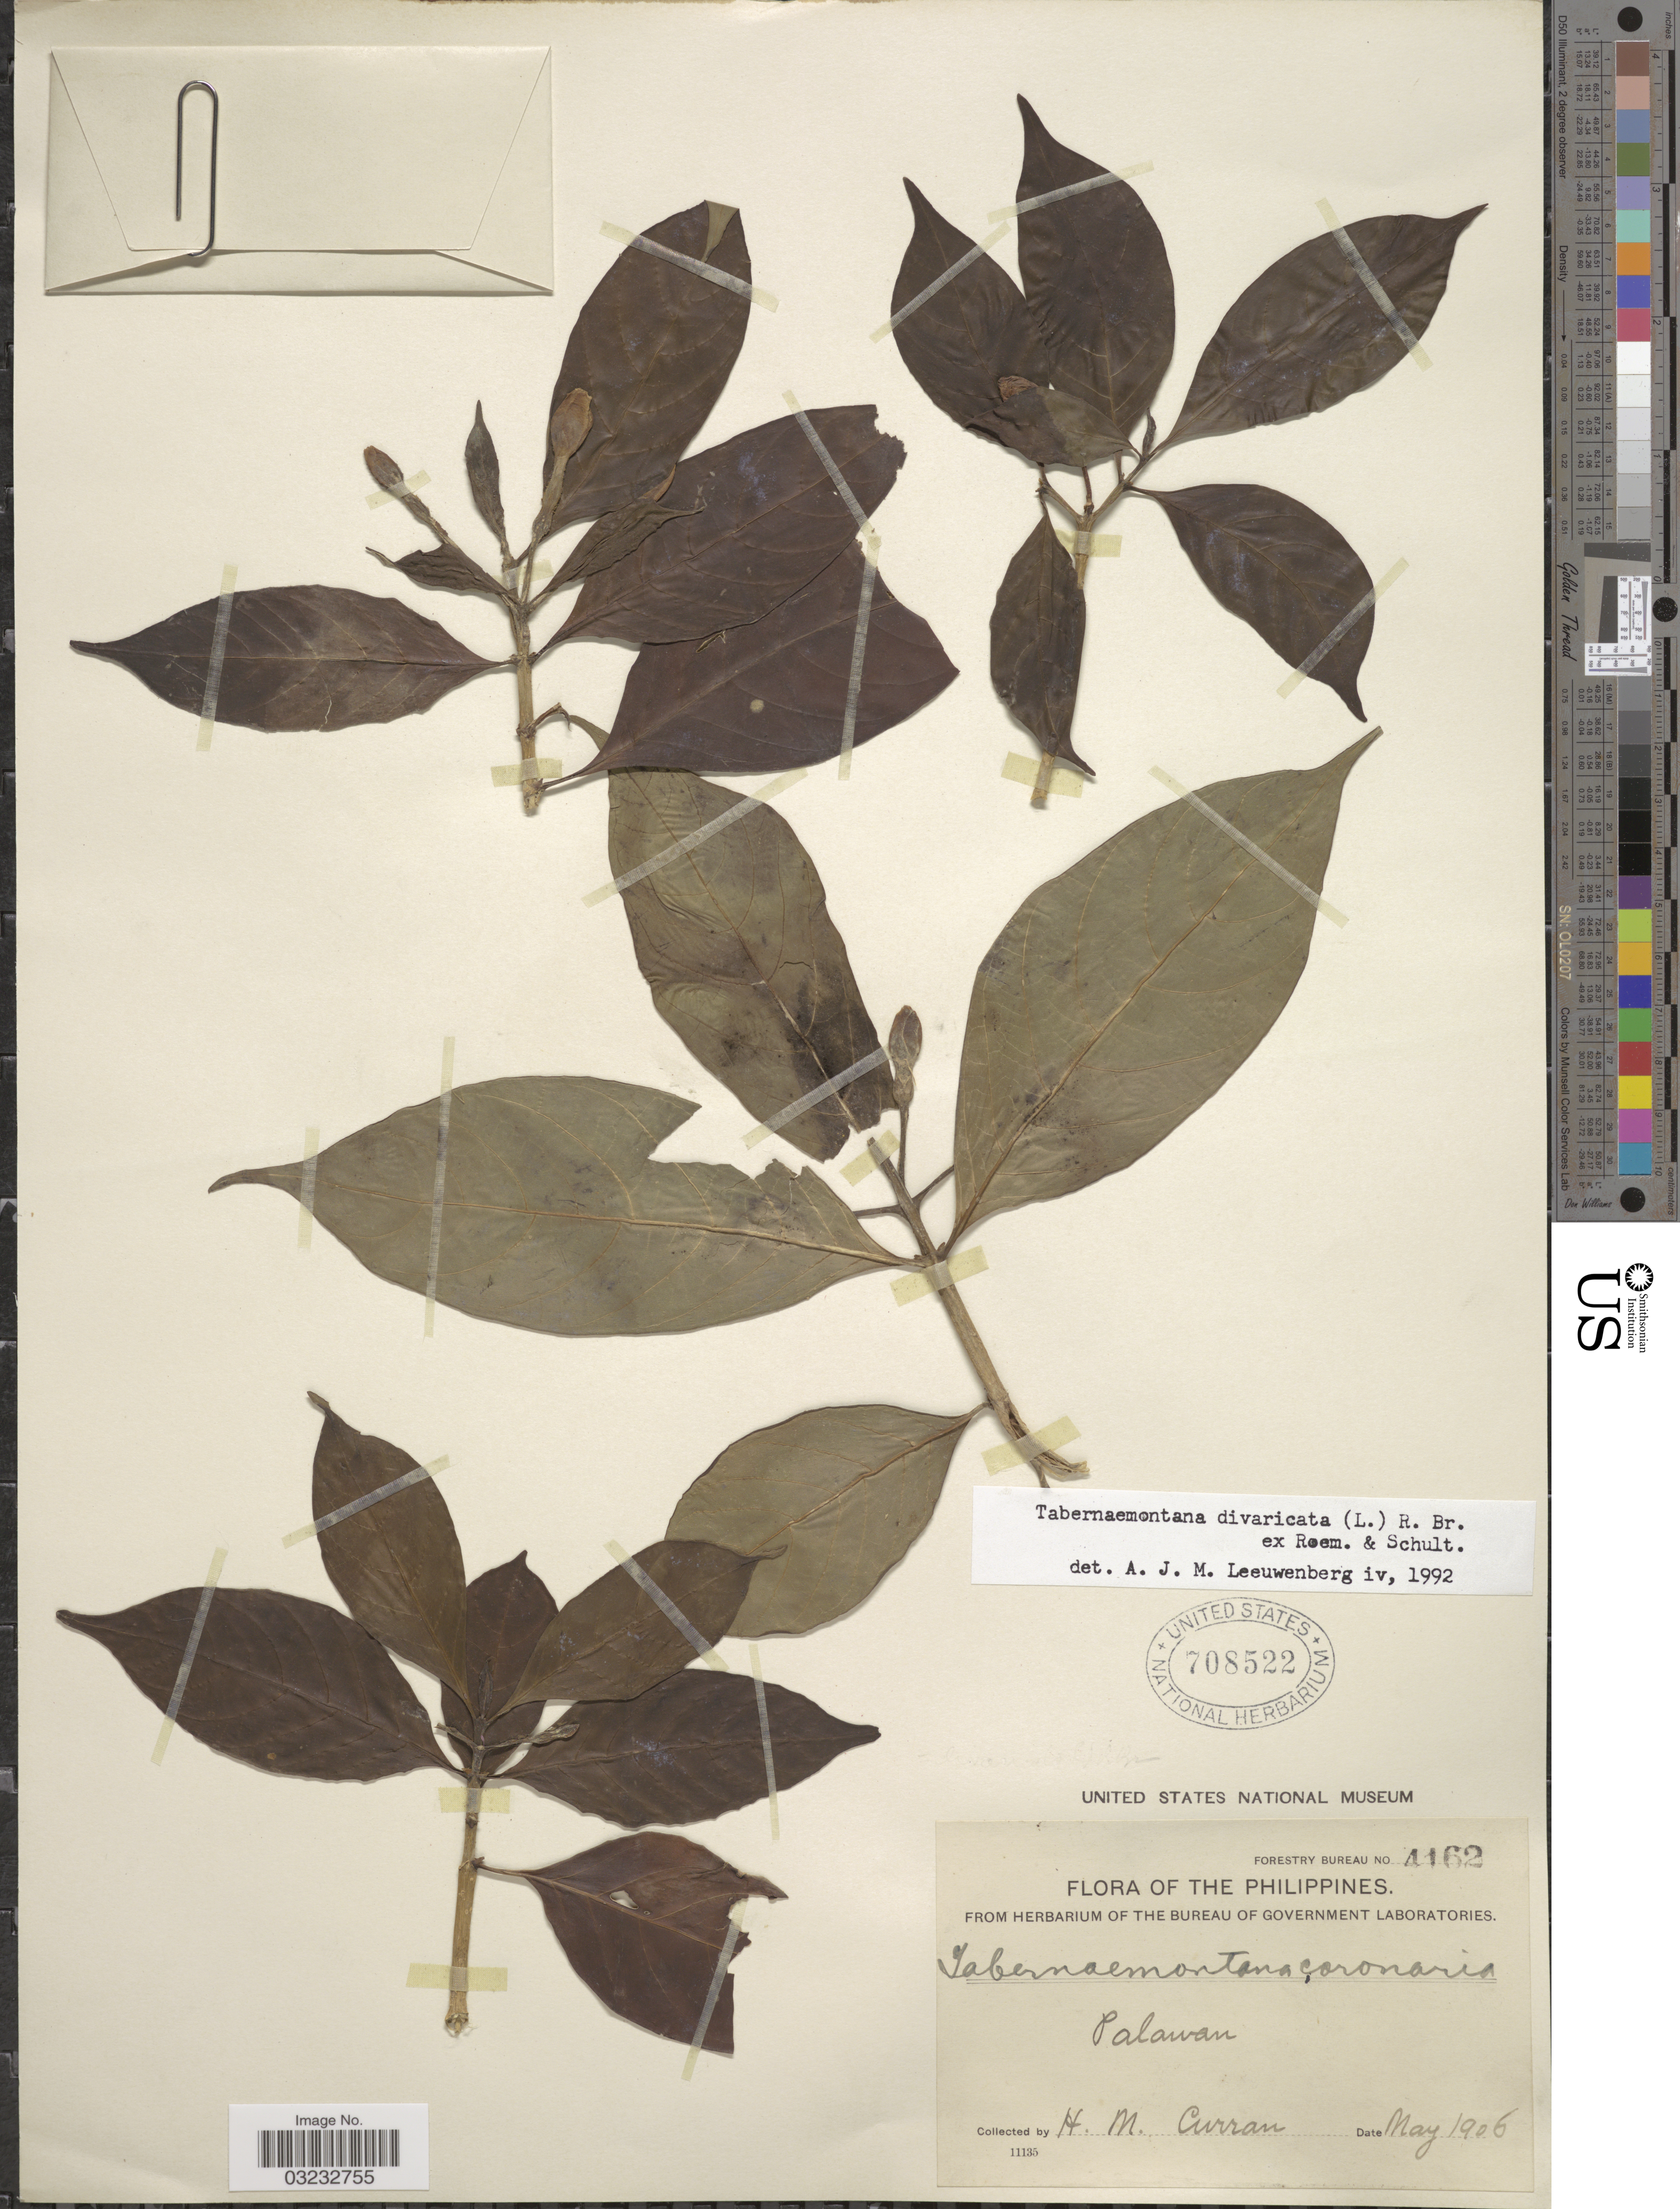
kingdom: Plantae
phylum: Tracheophyta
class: Magnoliopsida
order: Gentianales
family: Apocynaceae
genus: Tabernaemontana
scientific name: Tabernaemontana divaricata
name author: (L.) R. Br. ex Roem. & Schult.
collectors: H. M. Curran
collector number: Forestry Bureau 4162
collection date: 1906-05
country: Philippines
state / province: Mimaropa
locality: Palawan.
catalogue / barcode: US 708522